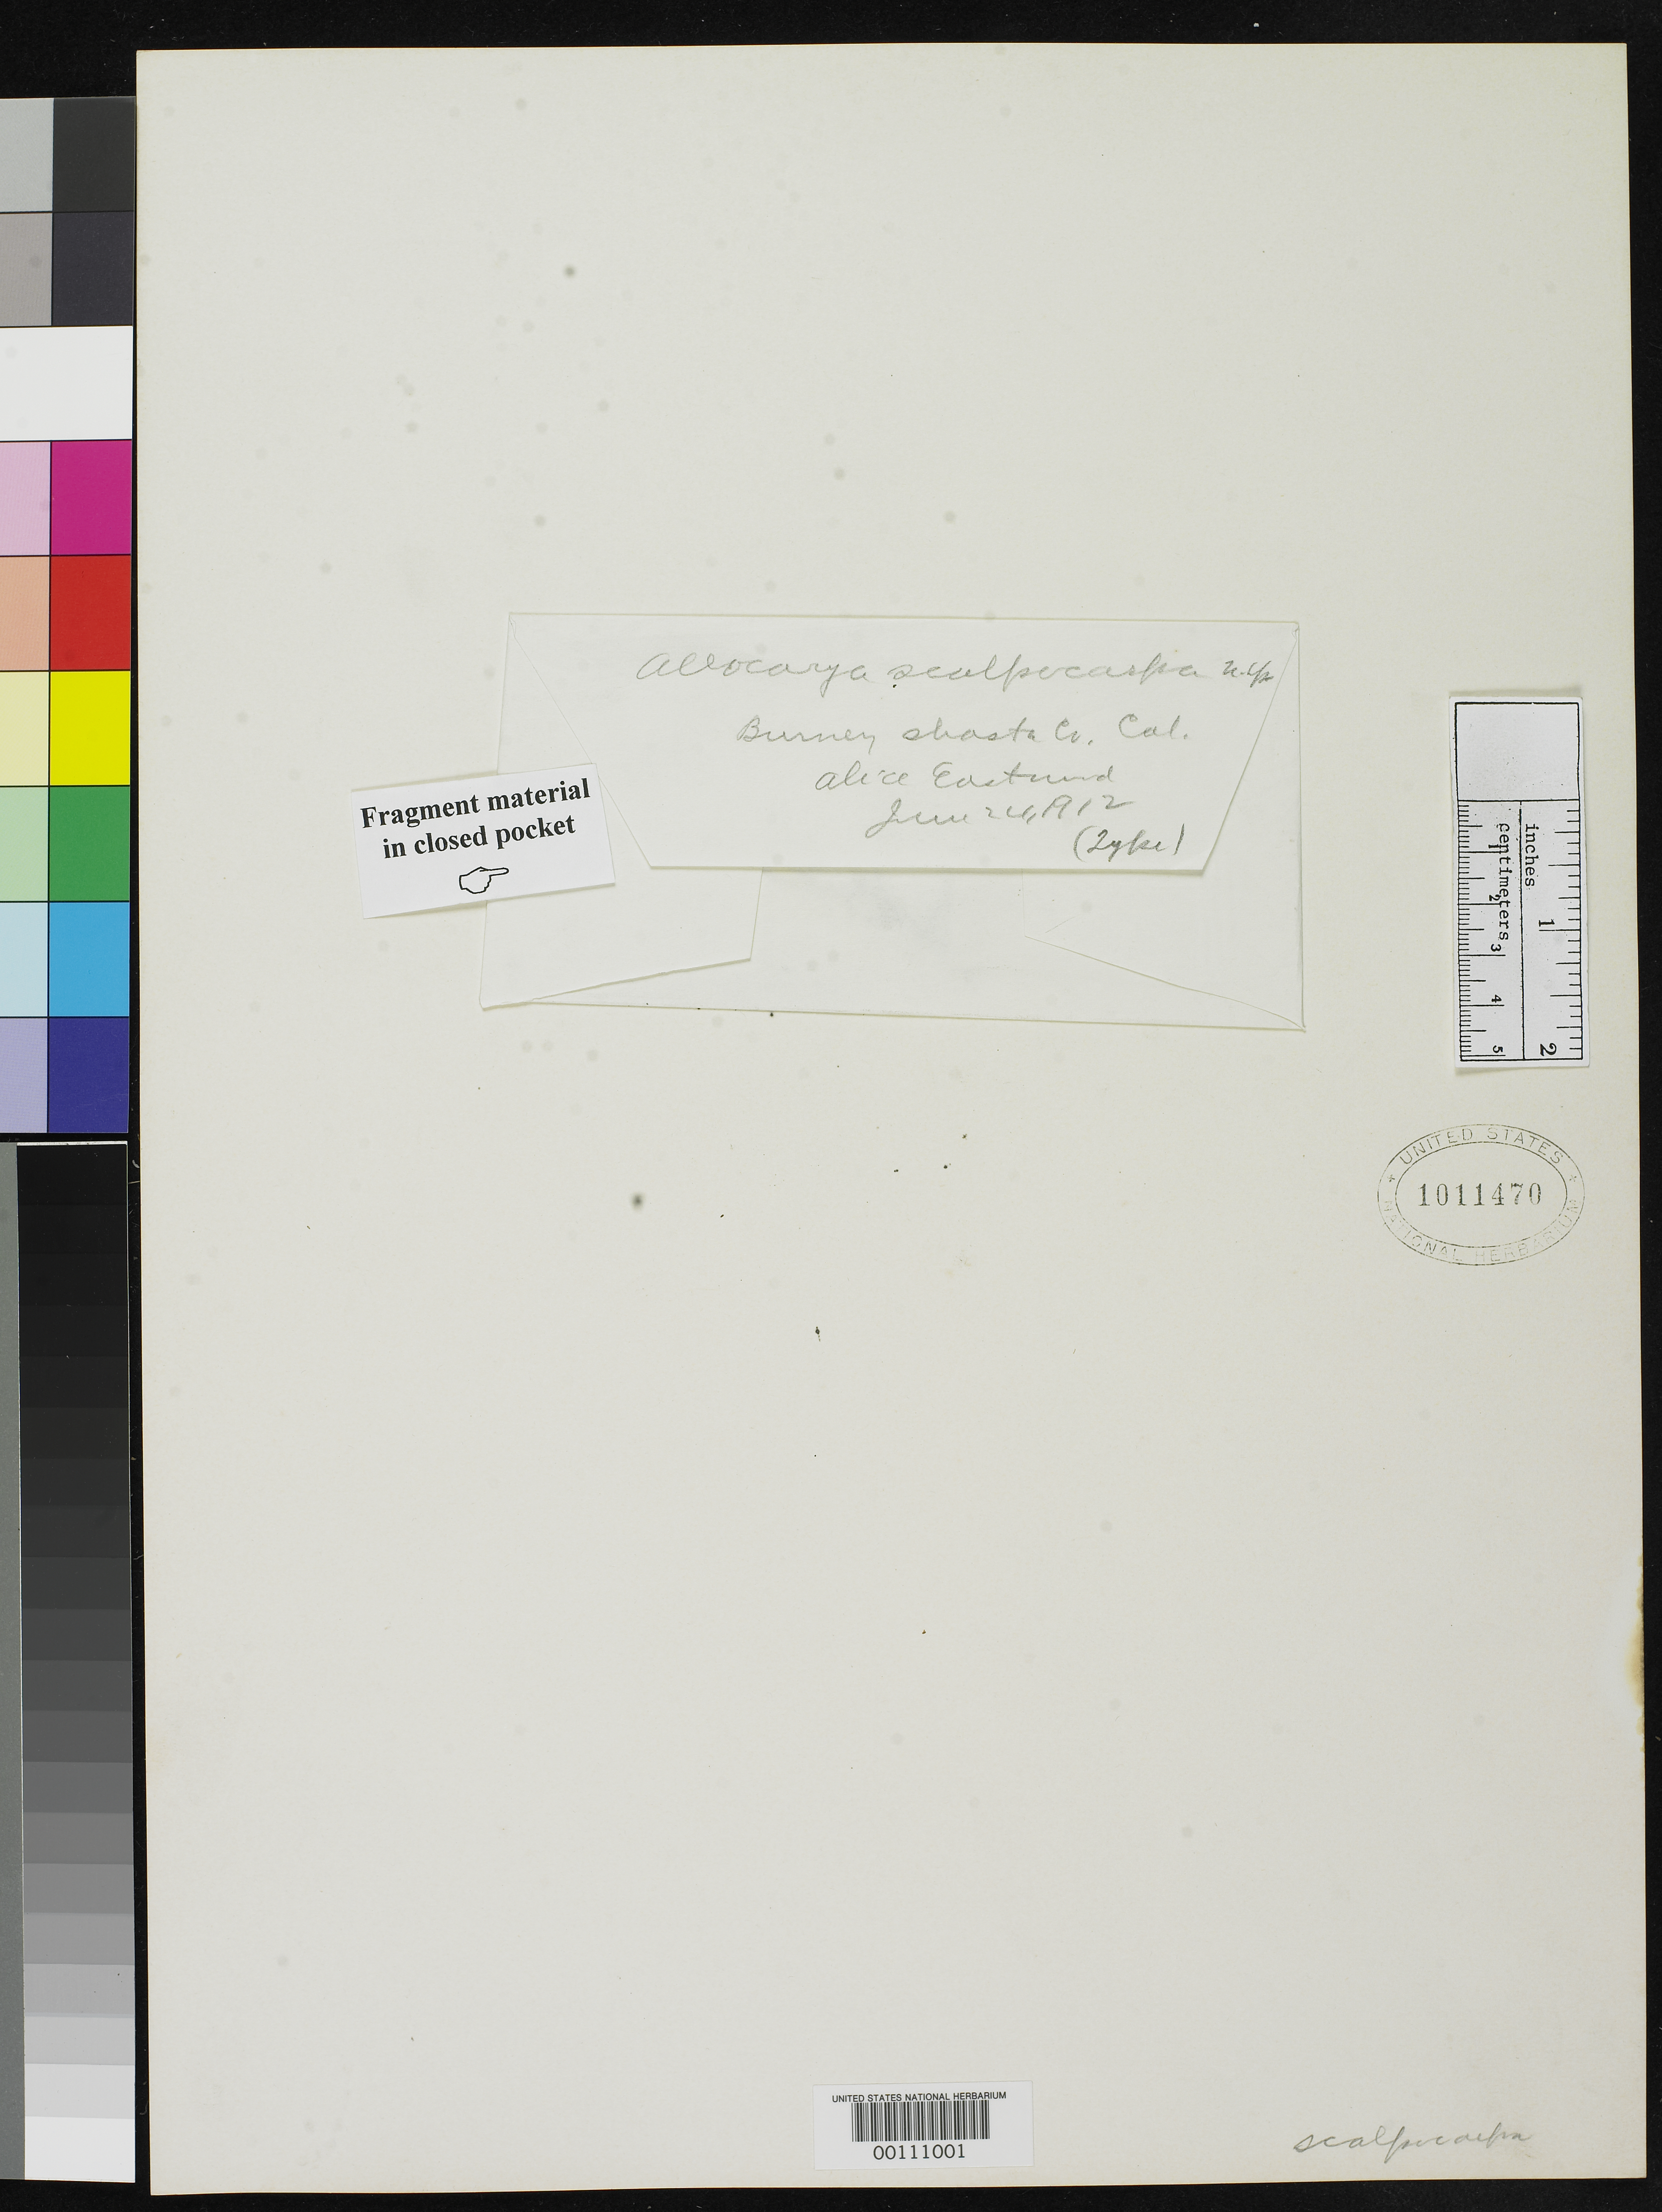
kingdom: Plantae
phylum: Tracheophyta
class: Magnoliopsida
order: Boraginales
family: Boraginaceae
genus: Allocarya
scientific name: Allocarya scalpocarpa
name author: Piper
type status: Isotype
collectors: A. Eastwood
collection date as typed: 28 Jun 1912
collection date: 1912-06-28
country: United States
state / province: California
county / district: Shasta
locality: Burney.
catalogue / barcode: US 1011470